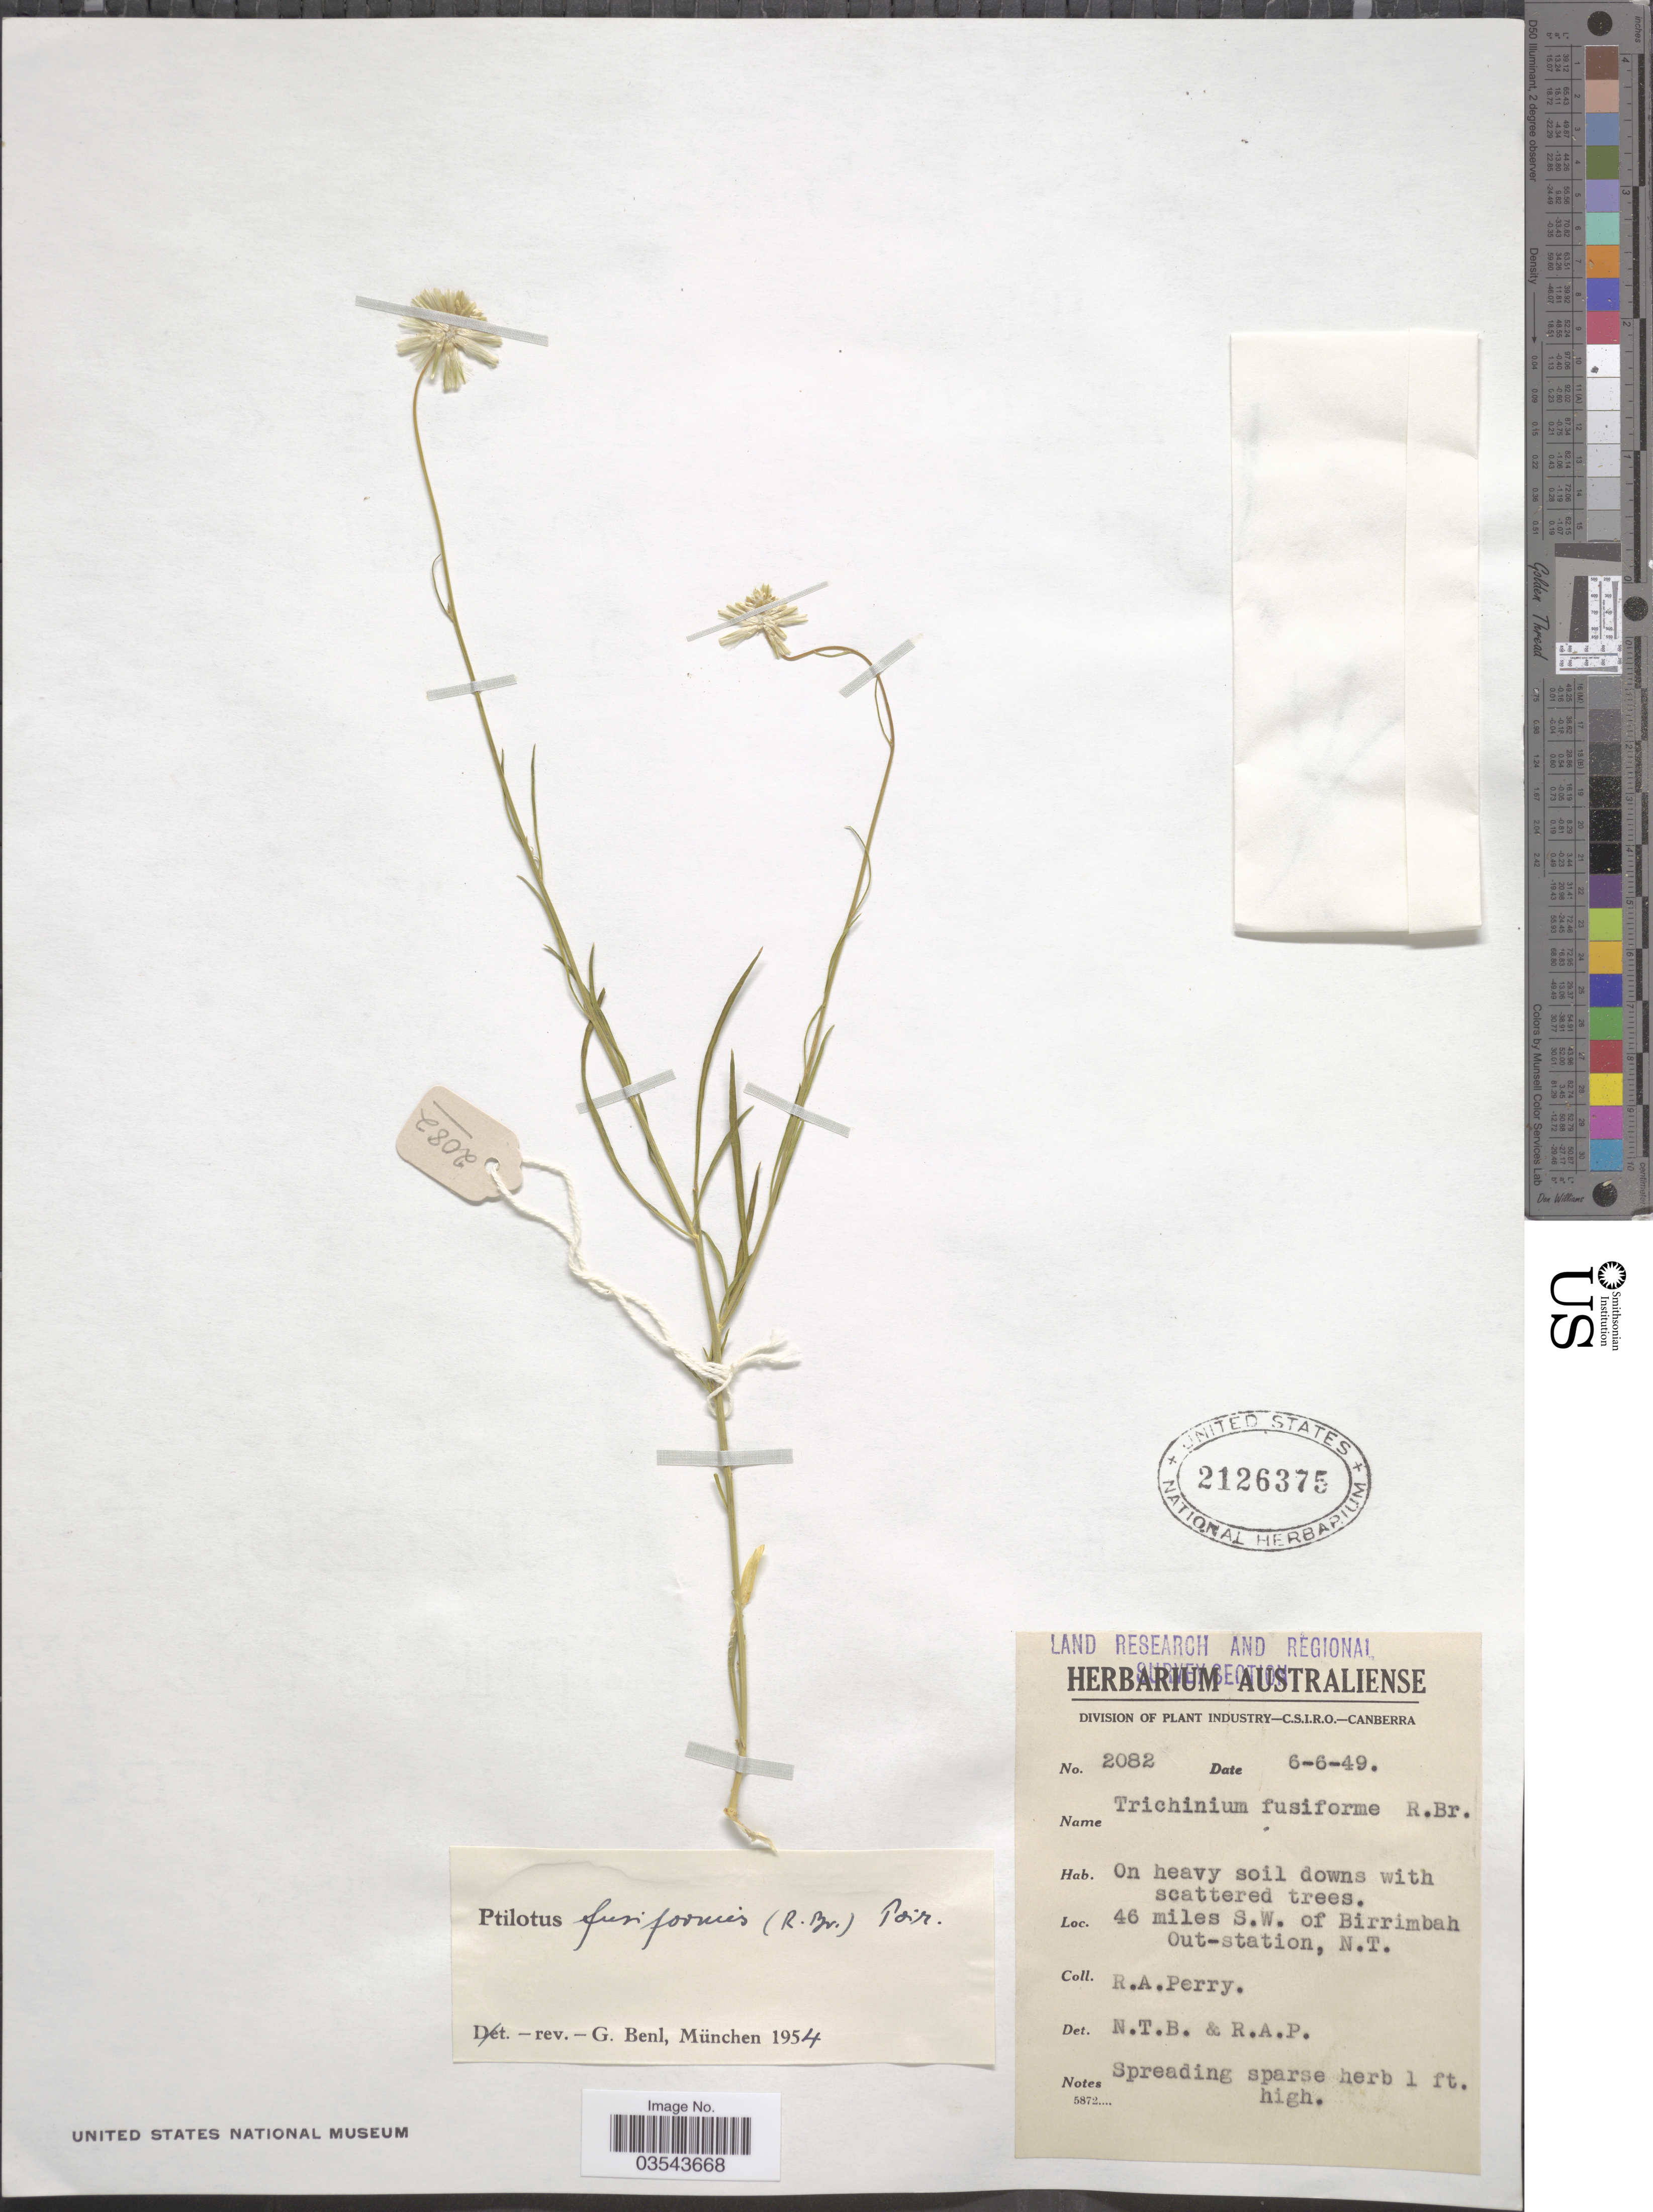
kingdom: Plantae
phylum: Tracheophyta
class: Magnoliopsida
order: Caryophyllales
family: Amaranthaceae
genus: Ptilotus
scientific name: Ptilotus fusiformis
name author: (R. Br.) Poir.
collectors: Perry, R. A.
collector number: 2082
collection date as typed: Transcribed d/m/y: 6/6/49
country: Australia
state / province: Northern Territory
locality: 46 miles S.W. of Birrimbah Out-Station, N.T.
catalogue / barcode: US 2126375